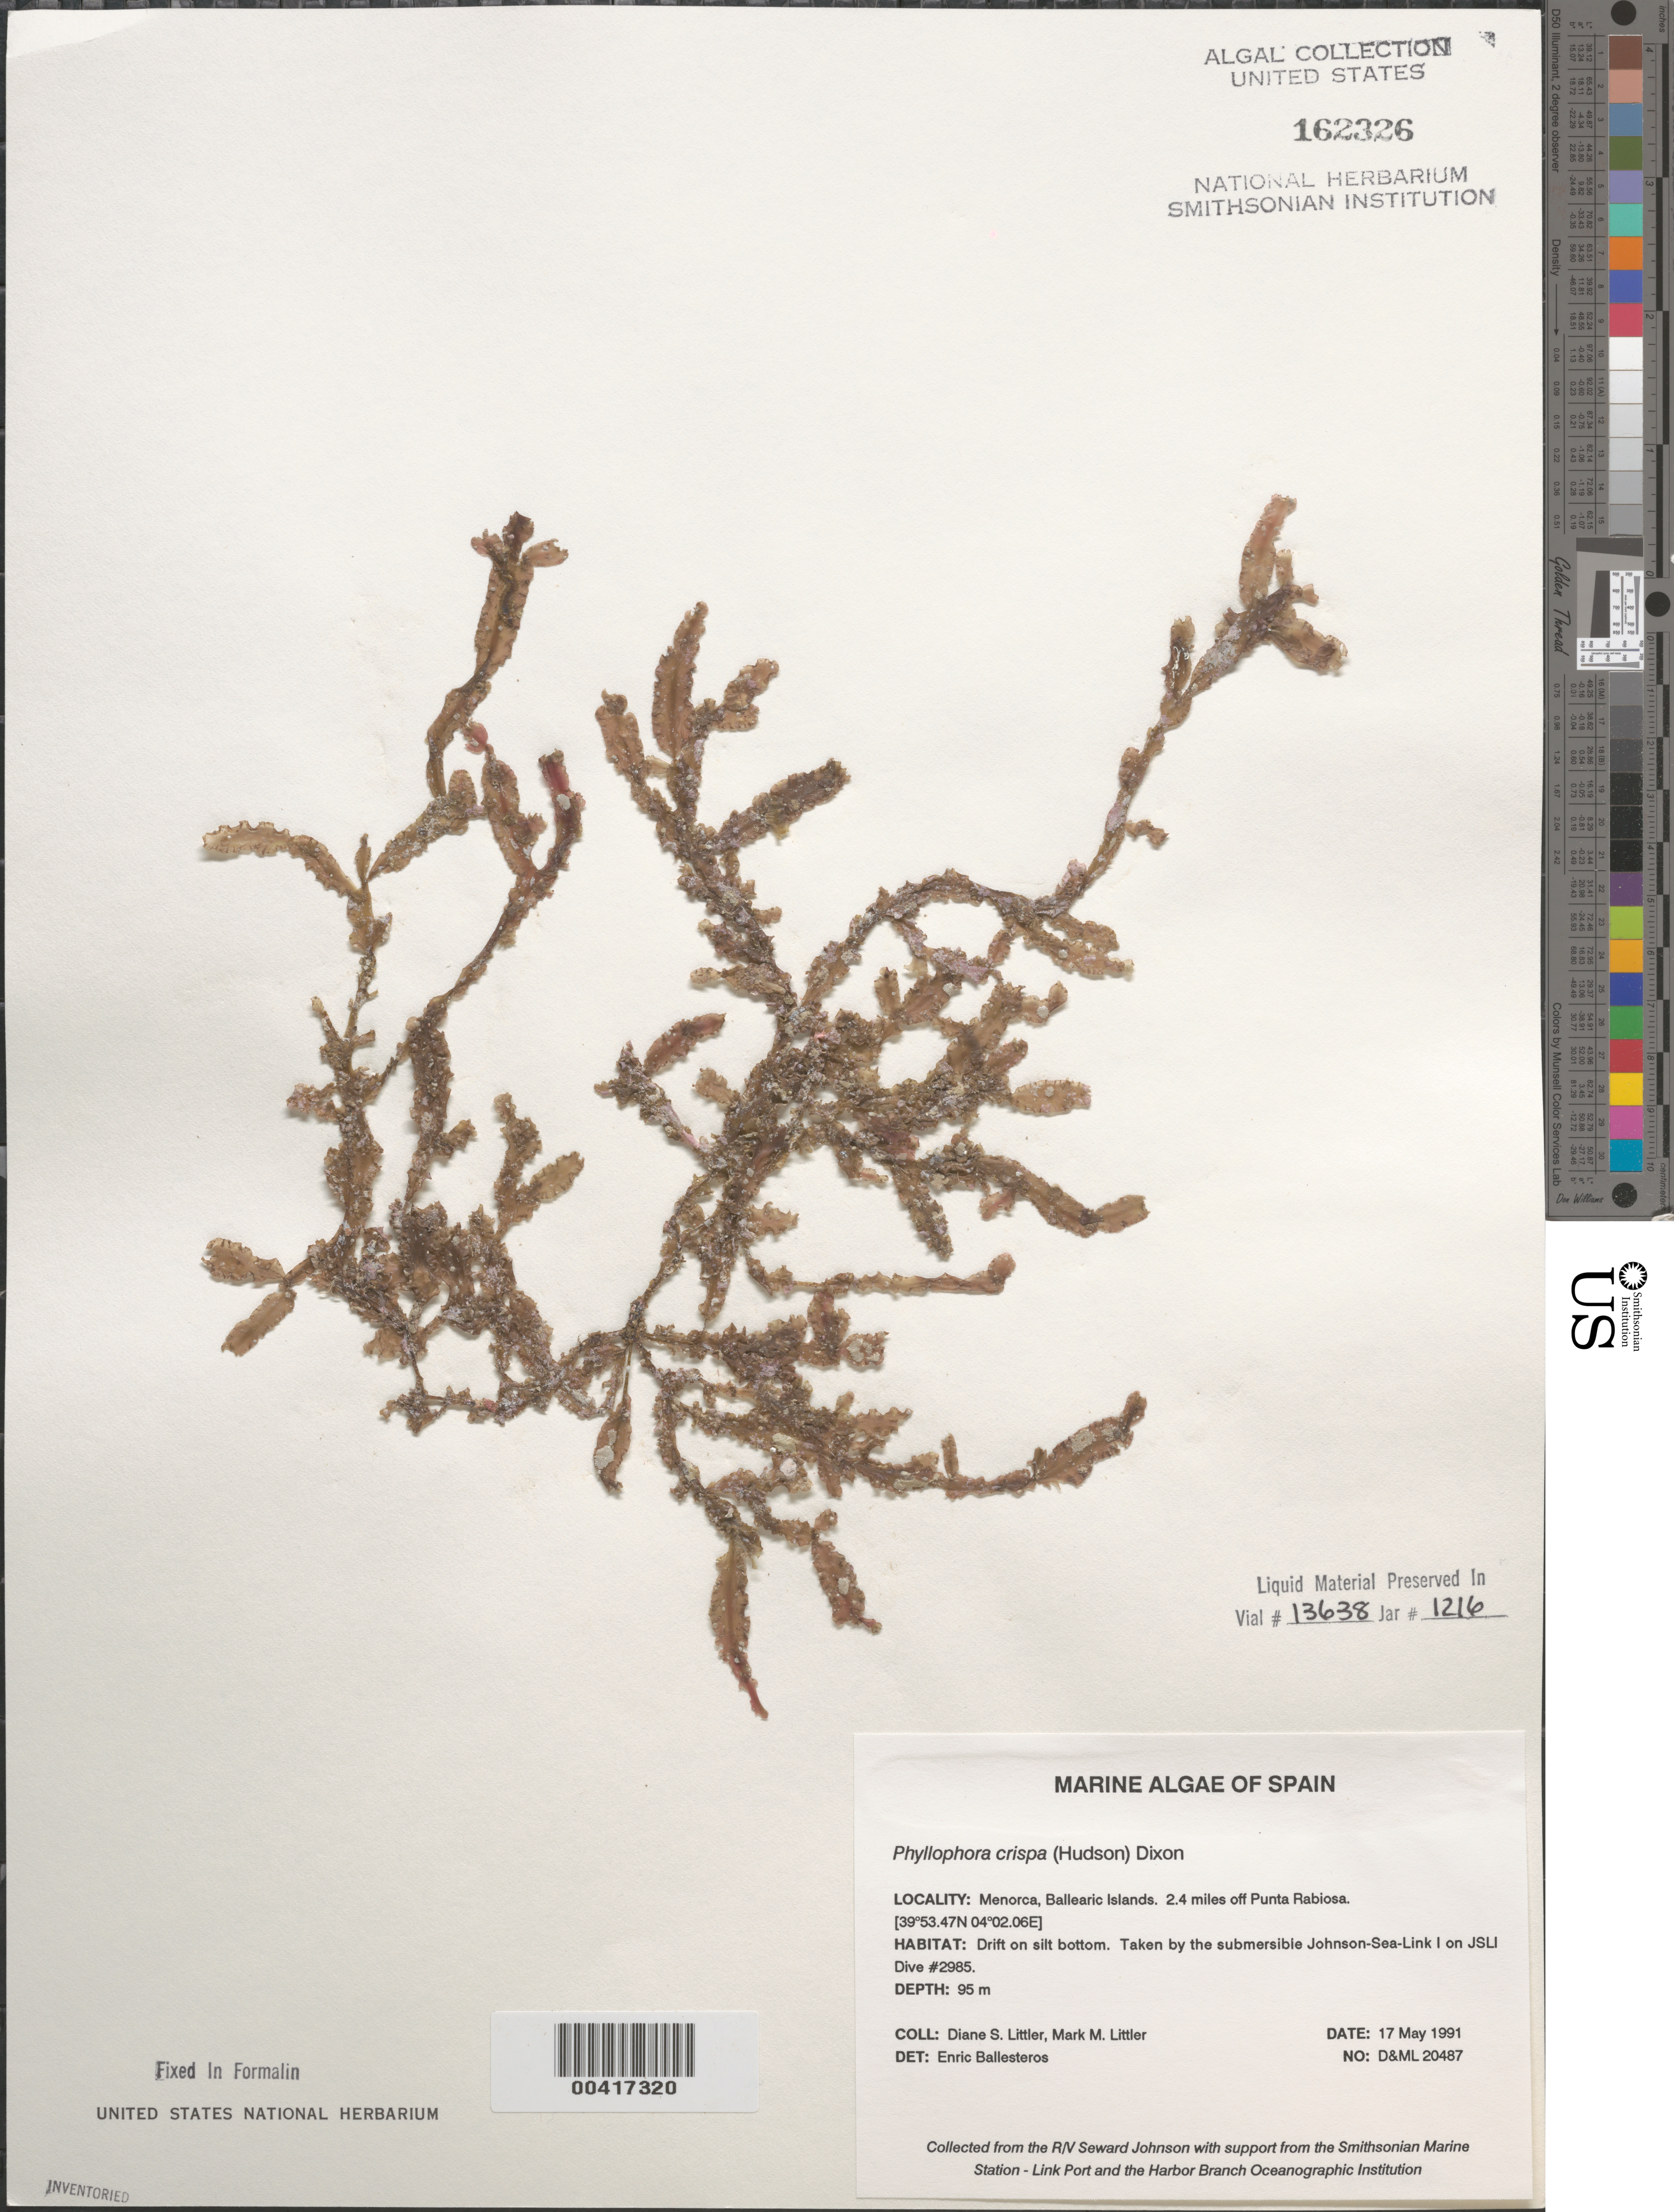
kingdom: Plantae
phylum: Rhodophyta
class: Florideophyceae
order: Gigartinales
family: Phyllophoraceae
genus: Phyllophora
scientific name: Phyllophora crispa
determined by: Ballesteros, E.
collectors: D. S. Littler & M. M. Littler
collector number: D&ML 20487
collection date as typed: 17 May 1991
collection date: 1991-05-17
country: Spain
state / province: Islas Baleares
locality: Menorca, 2.4 miles off punta rabiosa, balearic islands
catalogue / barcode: US 162326